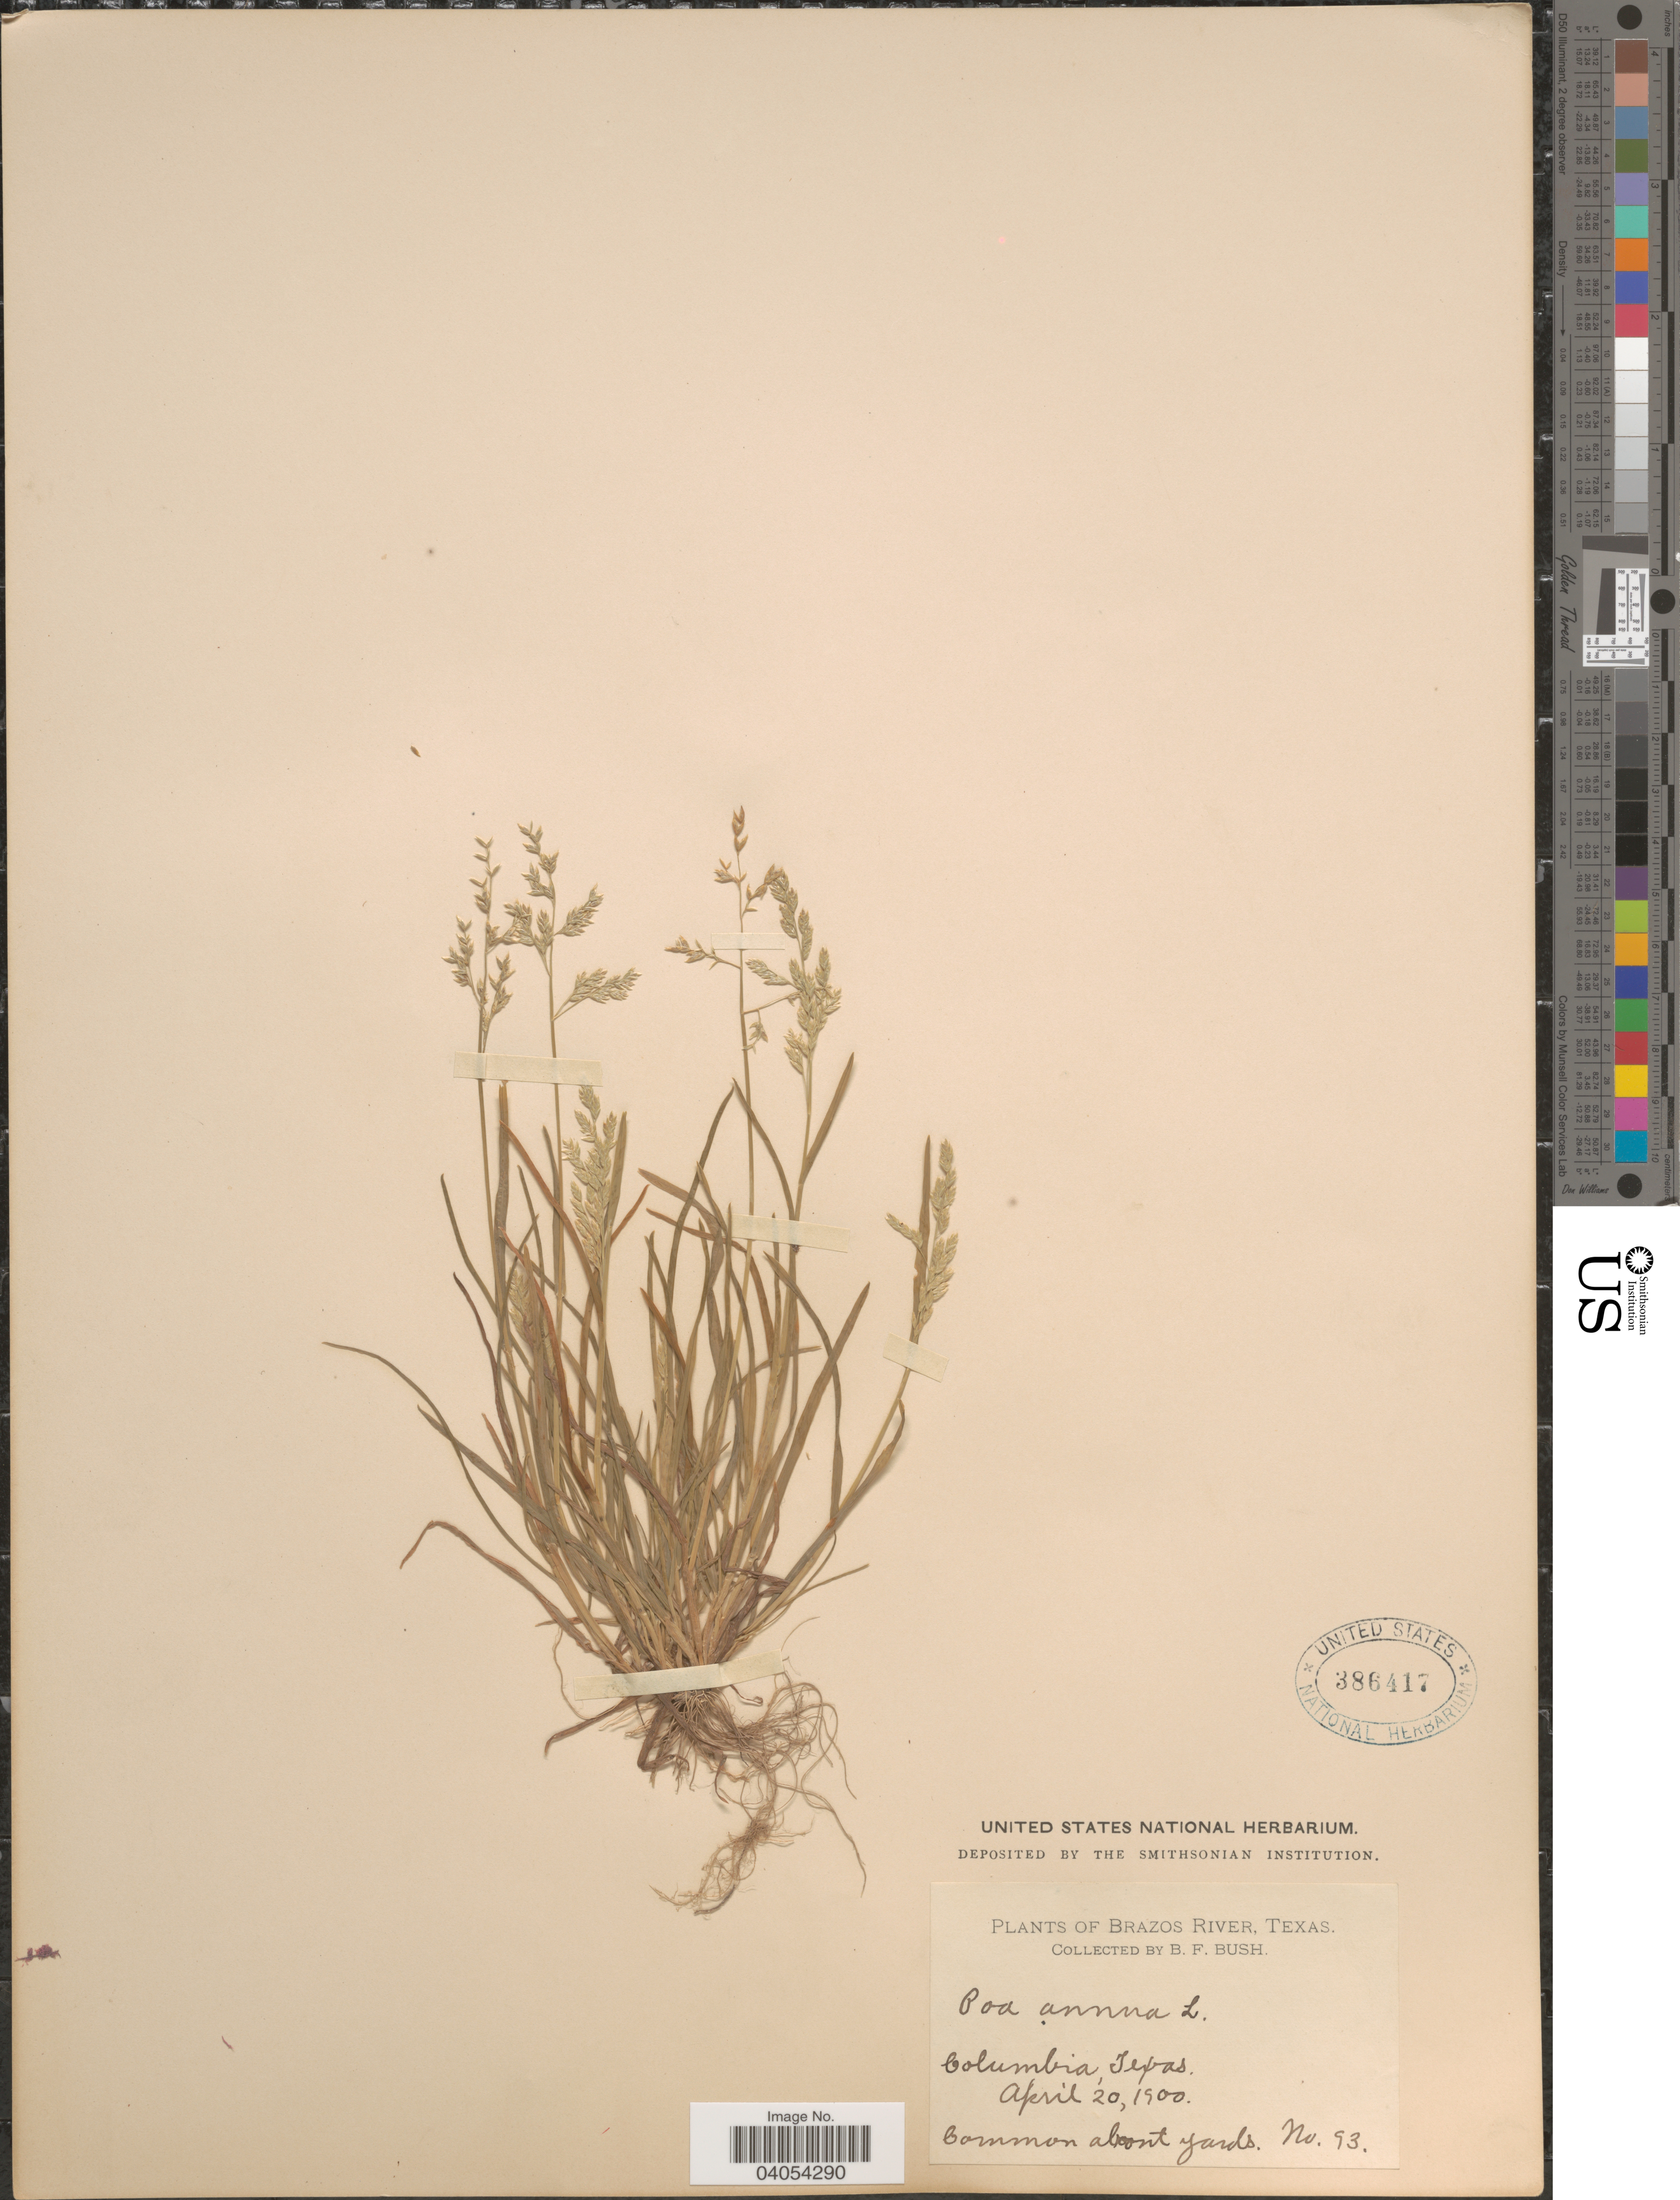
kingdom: Plantae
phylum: Tracheophyta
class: Liliopsida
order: Poales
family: Poaceae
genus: Poa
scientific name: Poa annua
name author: L.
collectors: B. F. Bush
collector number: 93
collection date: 1900-04-20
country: United States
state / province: Texas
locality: Brazos River. Columbia.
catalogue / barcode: US 386417